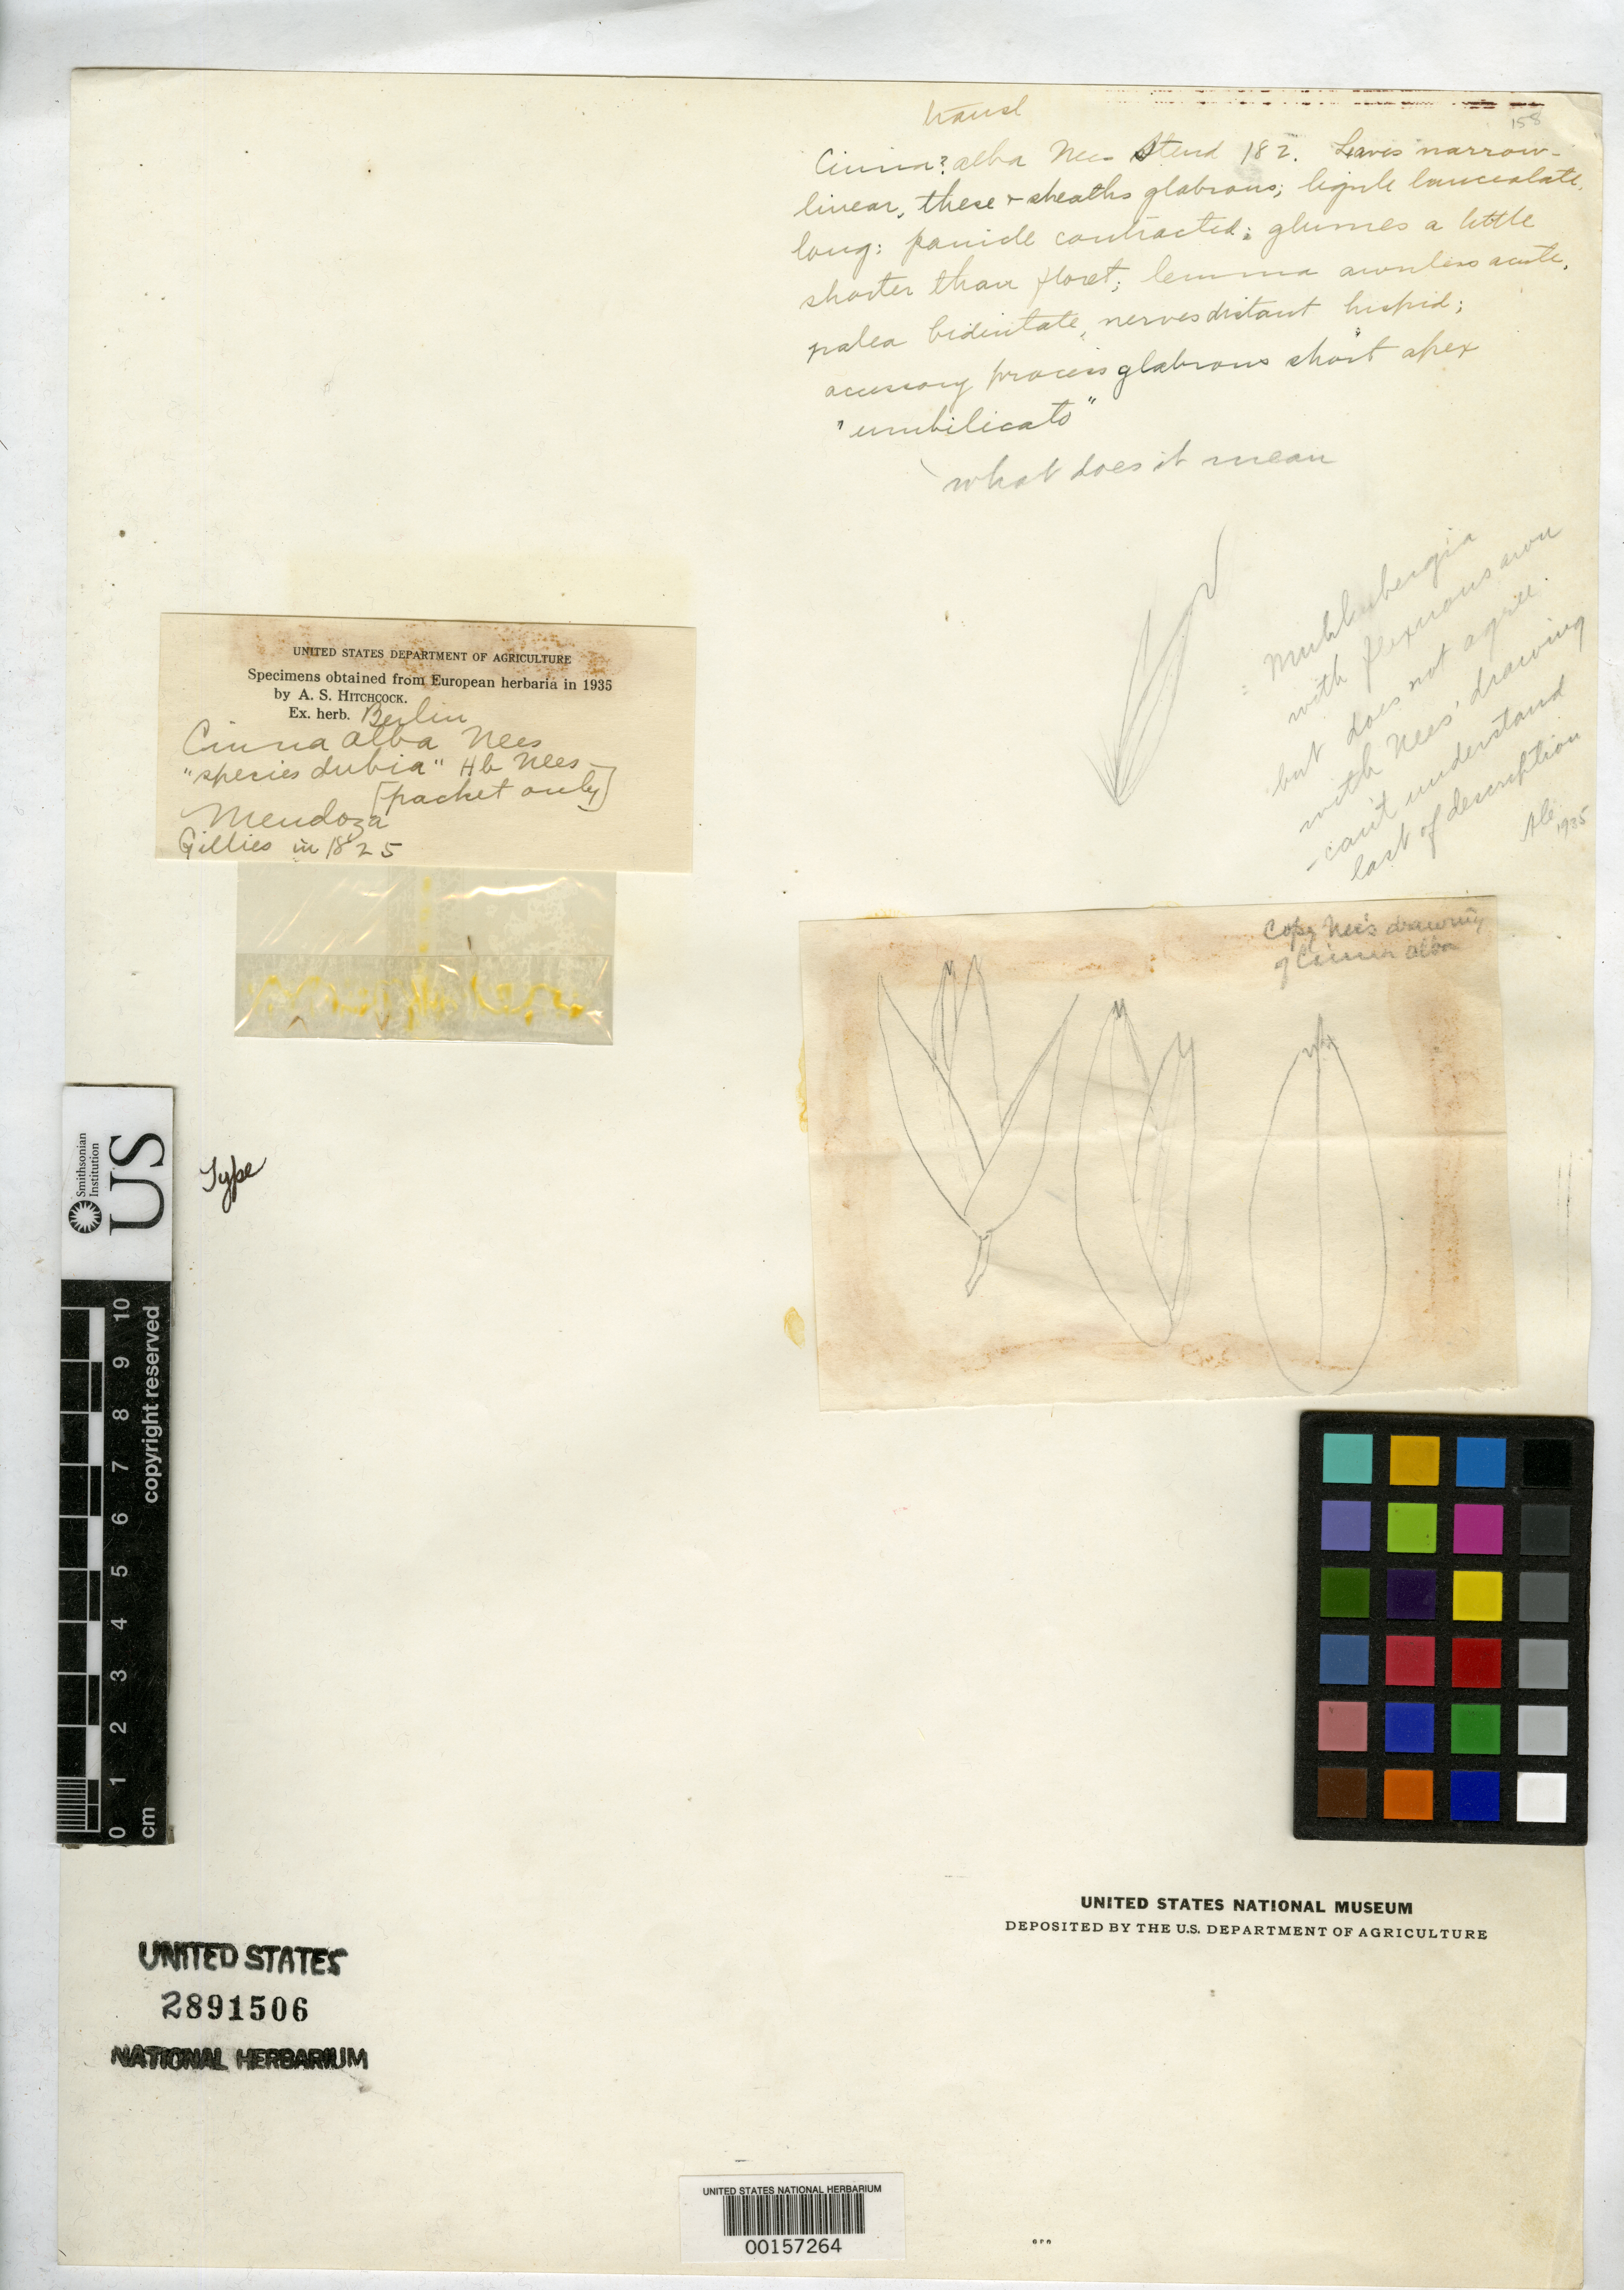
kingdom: Plantae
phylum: Tracheophyta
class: Liliopsida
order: Poales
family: Poaceae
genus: Cinna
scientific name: Cinna alba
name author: Nees ex Steud.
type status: Type Fragment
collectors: J. Gillies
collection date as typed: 1825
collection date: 1825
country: Chile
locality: Mendoza.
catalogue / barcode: US 2891506